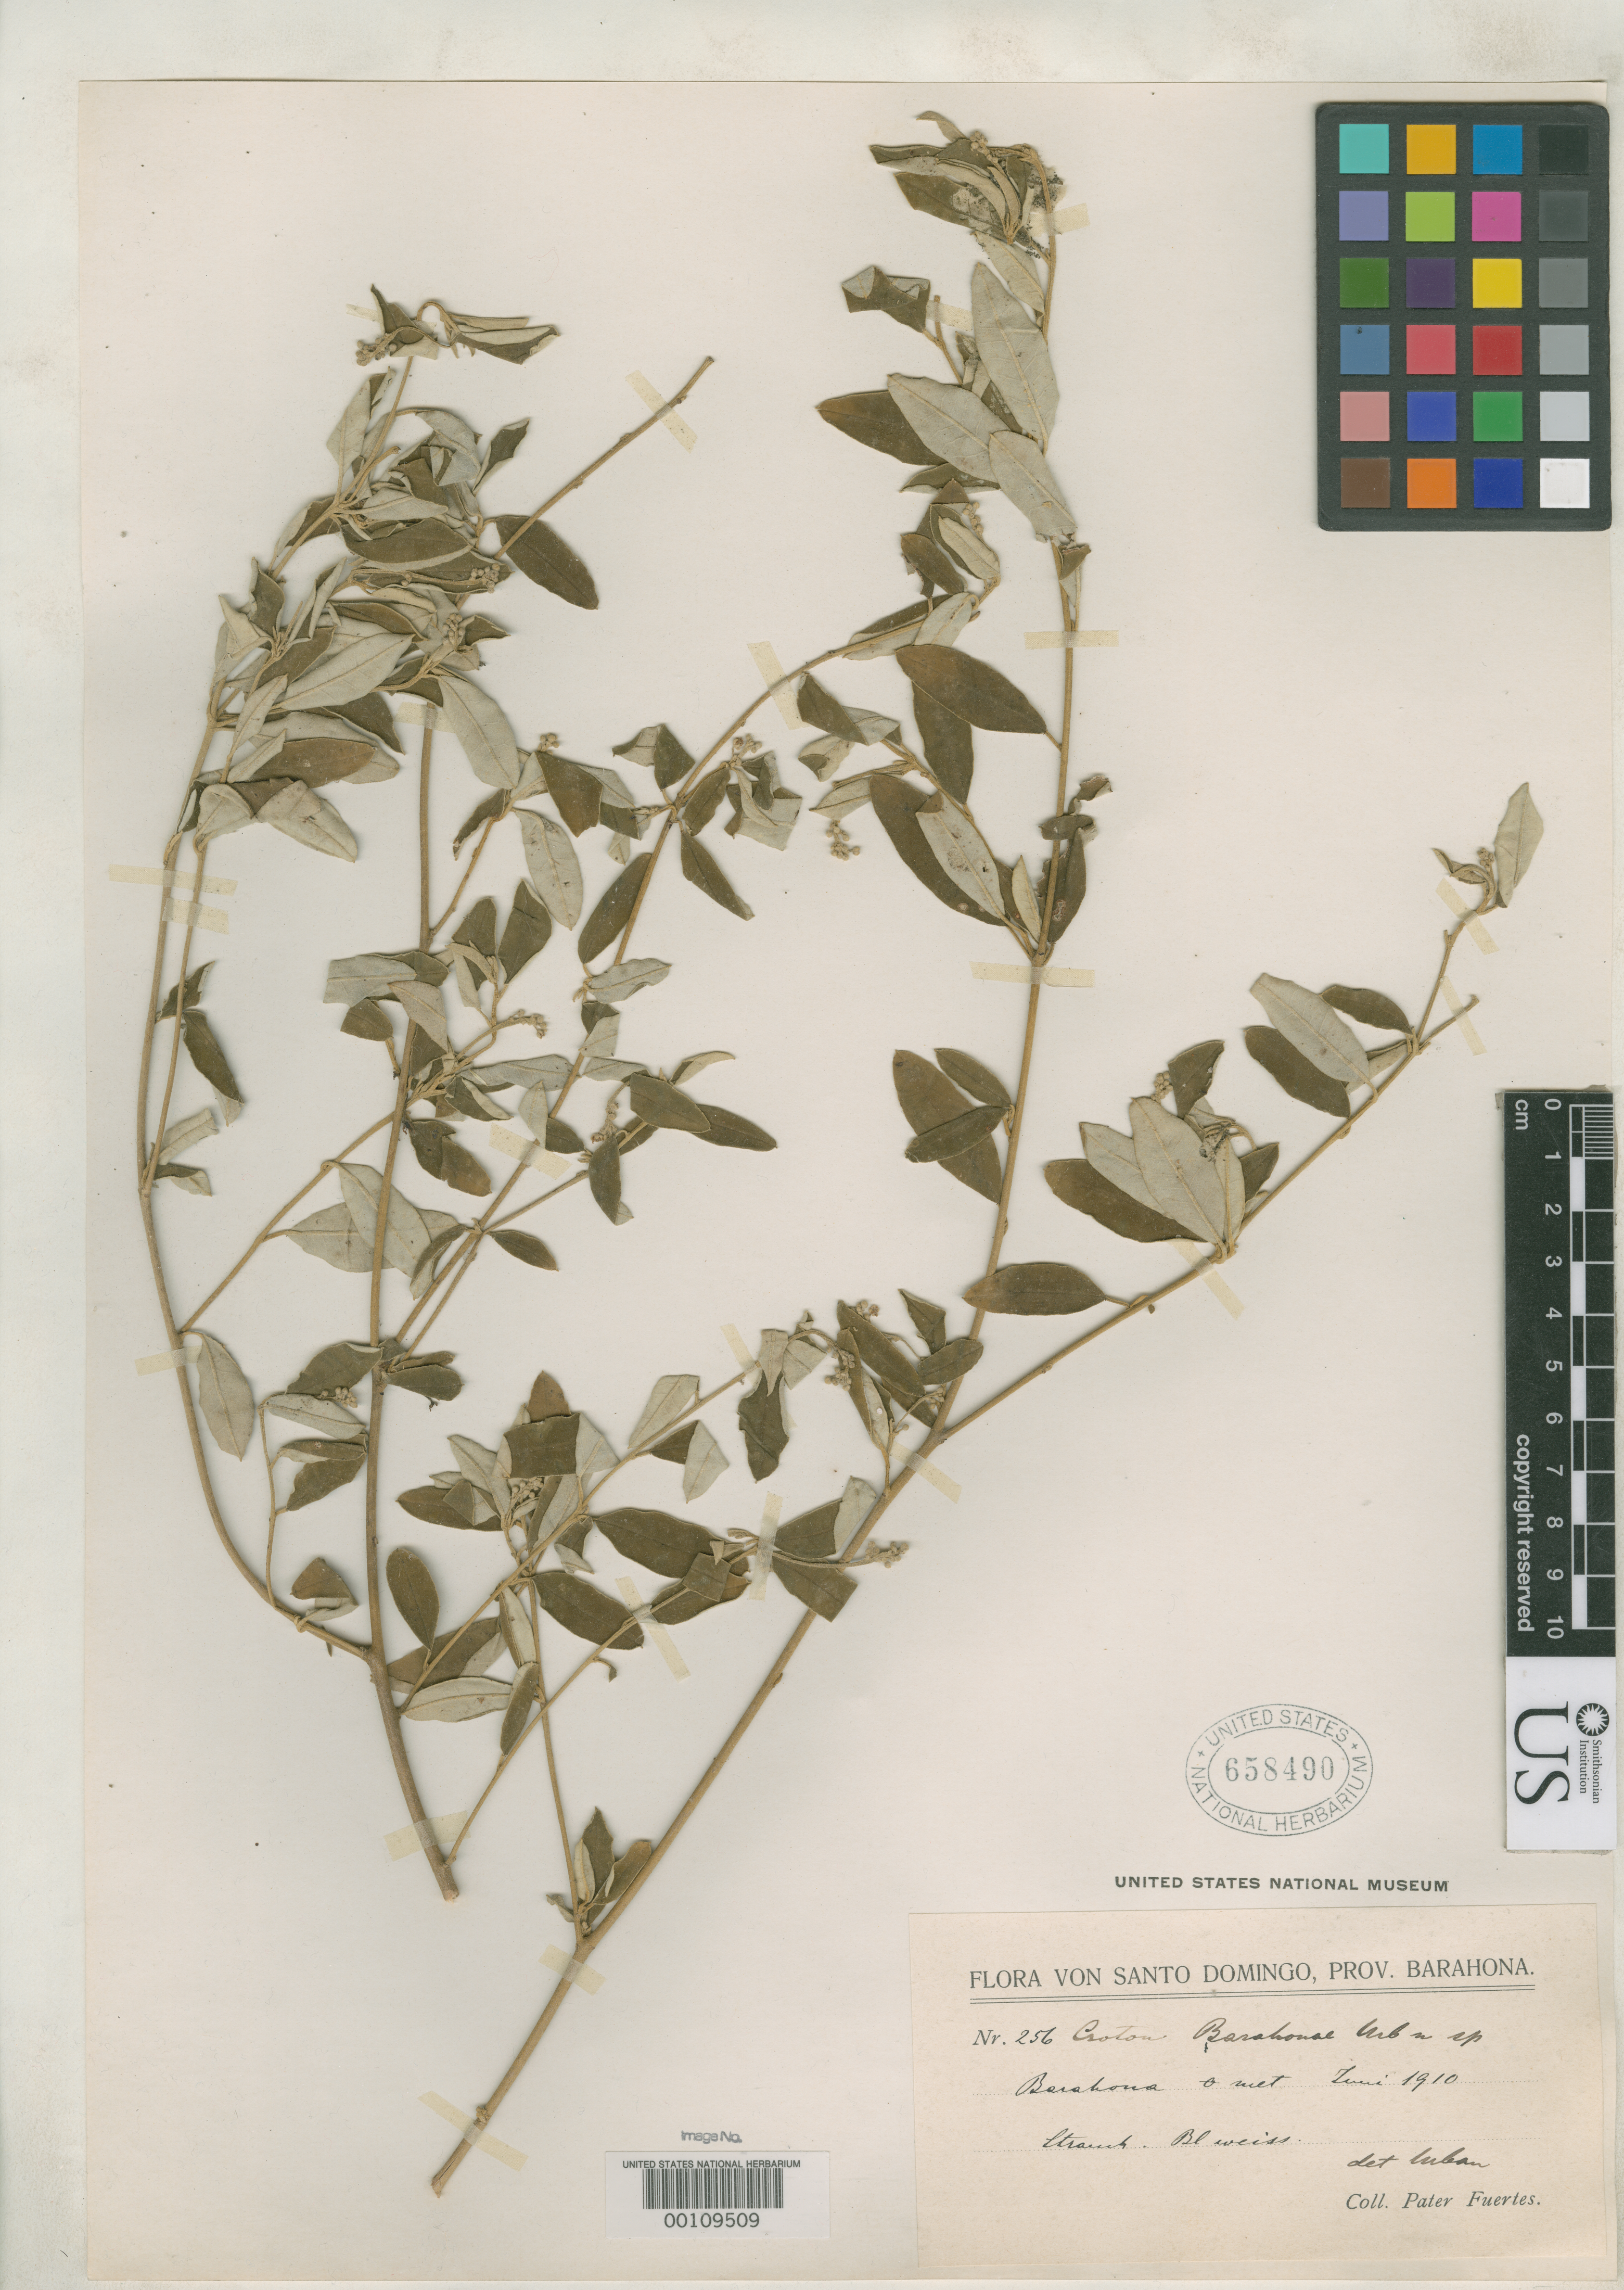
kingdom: Plantae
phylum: Tracheophyta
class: Magnoliopsida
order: Malpighiales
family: Euphorbiaceae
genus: Croton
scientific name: Croton barahonensis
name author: Urb.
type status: Isotype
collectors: M. D. Fuertes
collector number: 256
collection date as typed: Jun 1910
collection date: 1910-06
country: Dominican Republic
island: Hispaniola Island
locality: Near Barahona, sea level.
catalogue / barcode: US 658490